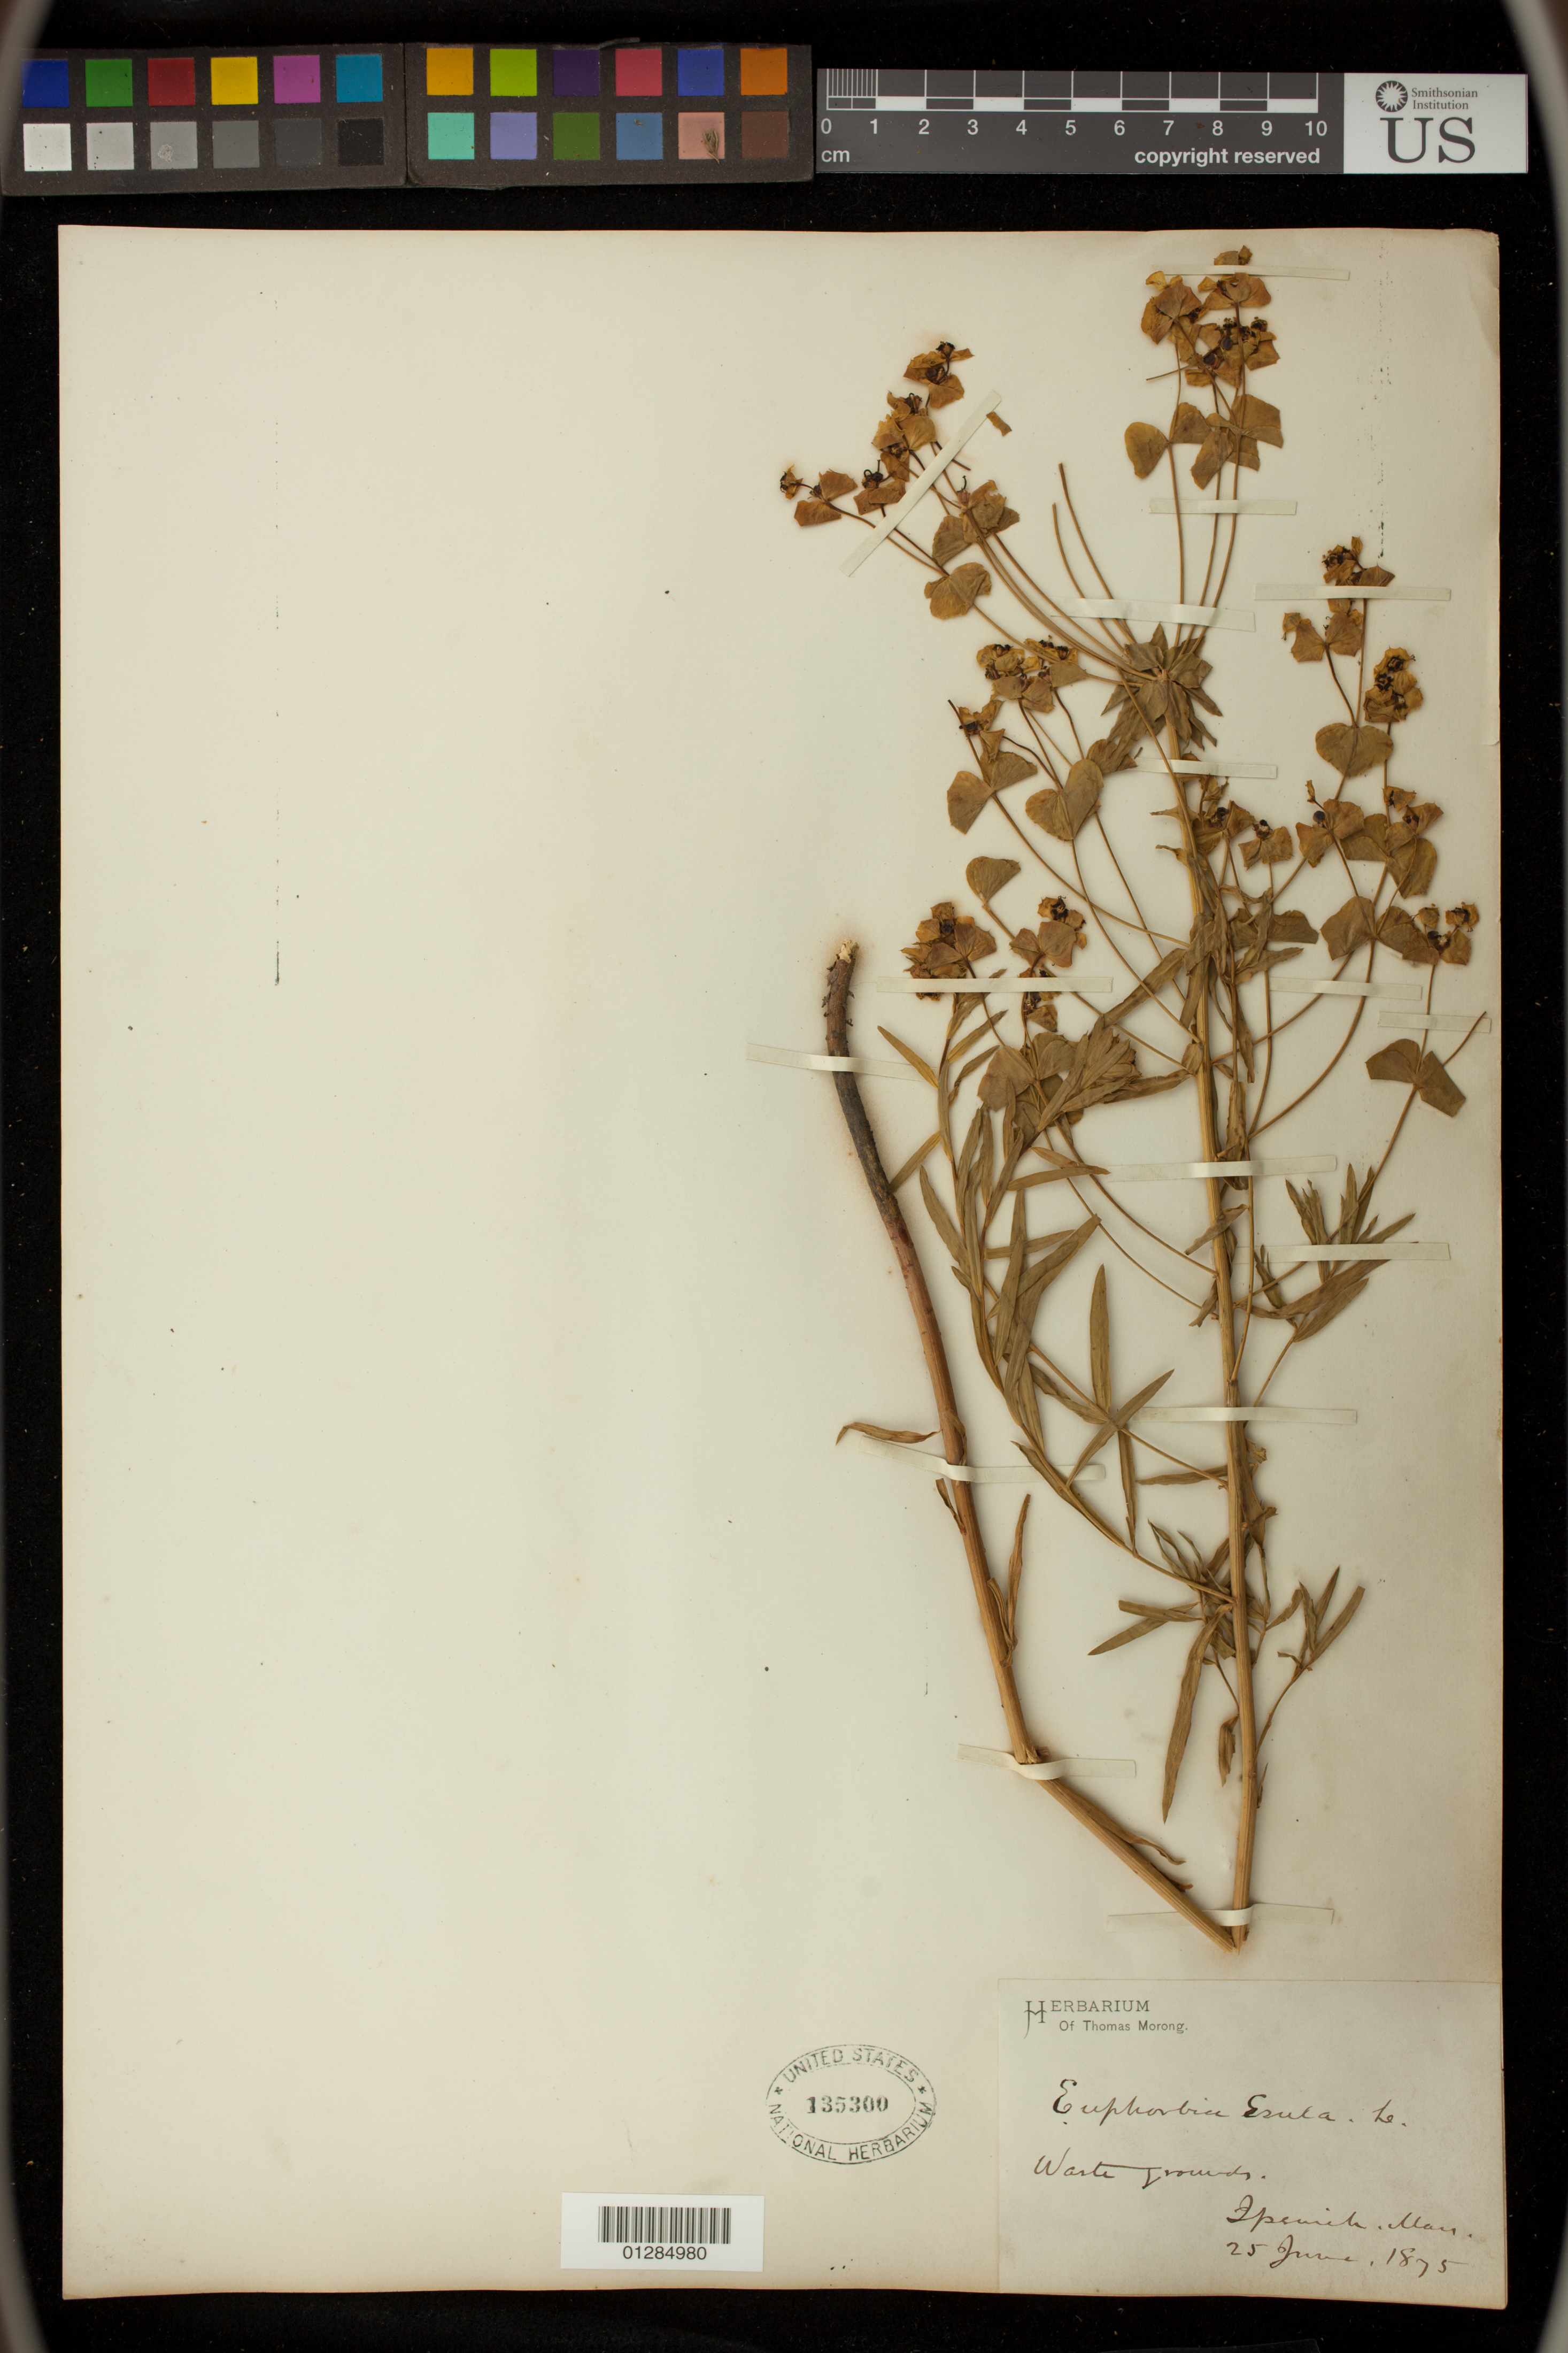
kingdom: Plantae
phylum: Tracheophyta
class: Magnoliopsida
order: Malpighiales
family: Euphorbiaceae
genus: Euphorbia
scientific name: Euphorbia esula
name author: L.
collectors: ex Herb. T. Morong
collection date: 1875-06-25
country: United States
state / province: Massachusetts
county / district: Essex County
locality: Ipswich Waste grounds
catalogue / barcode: US 135300